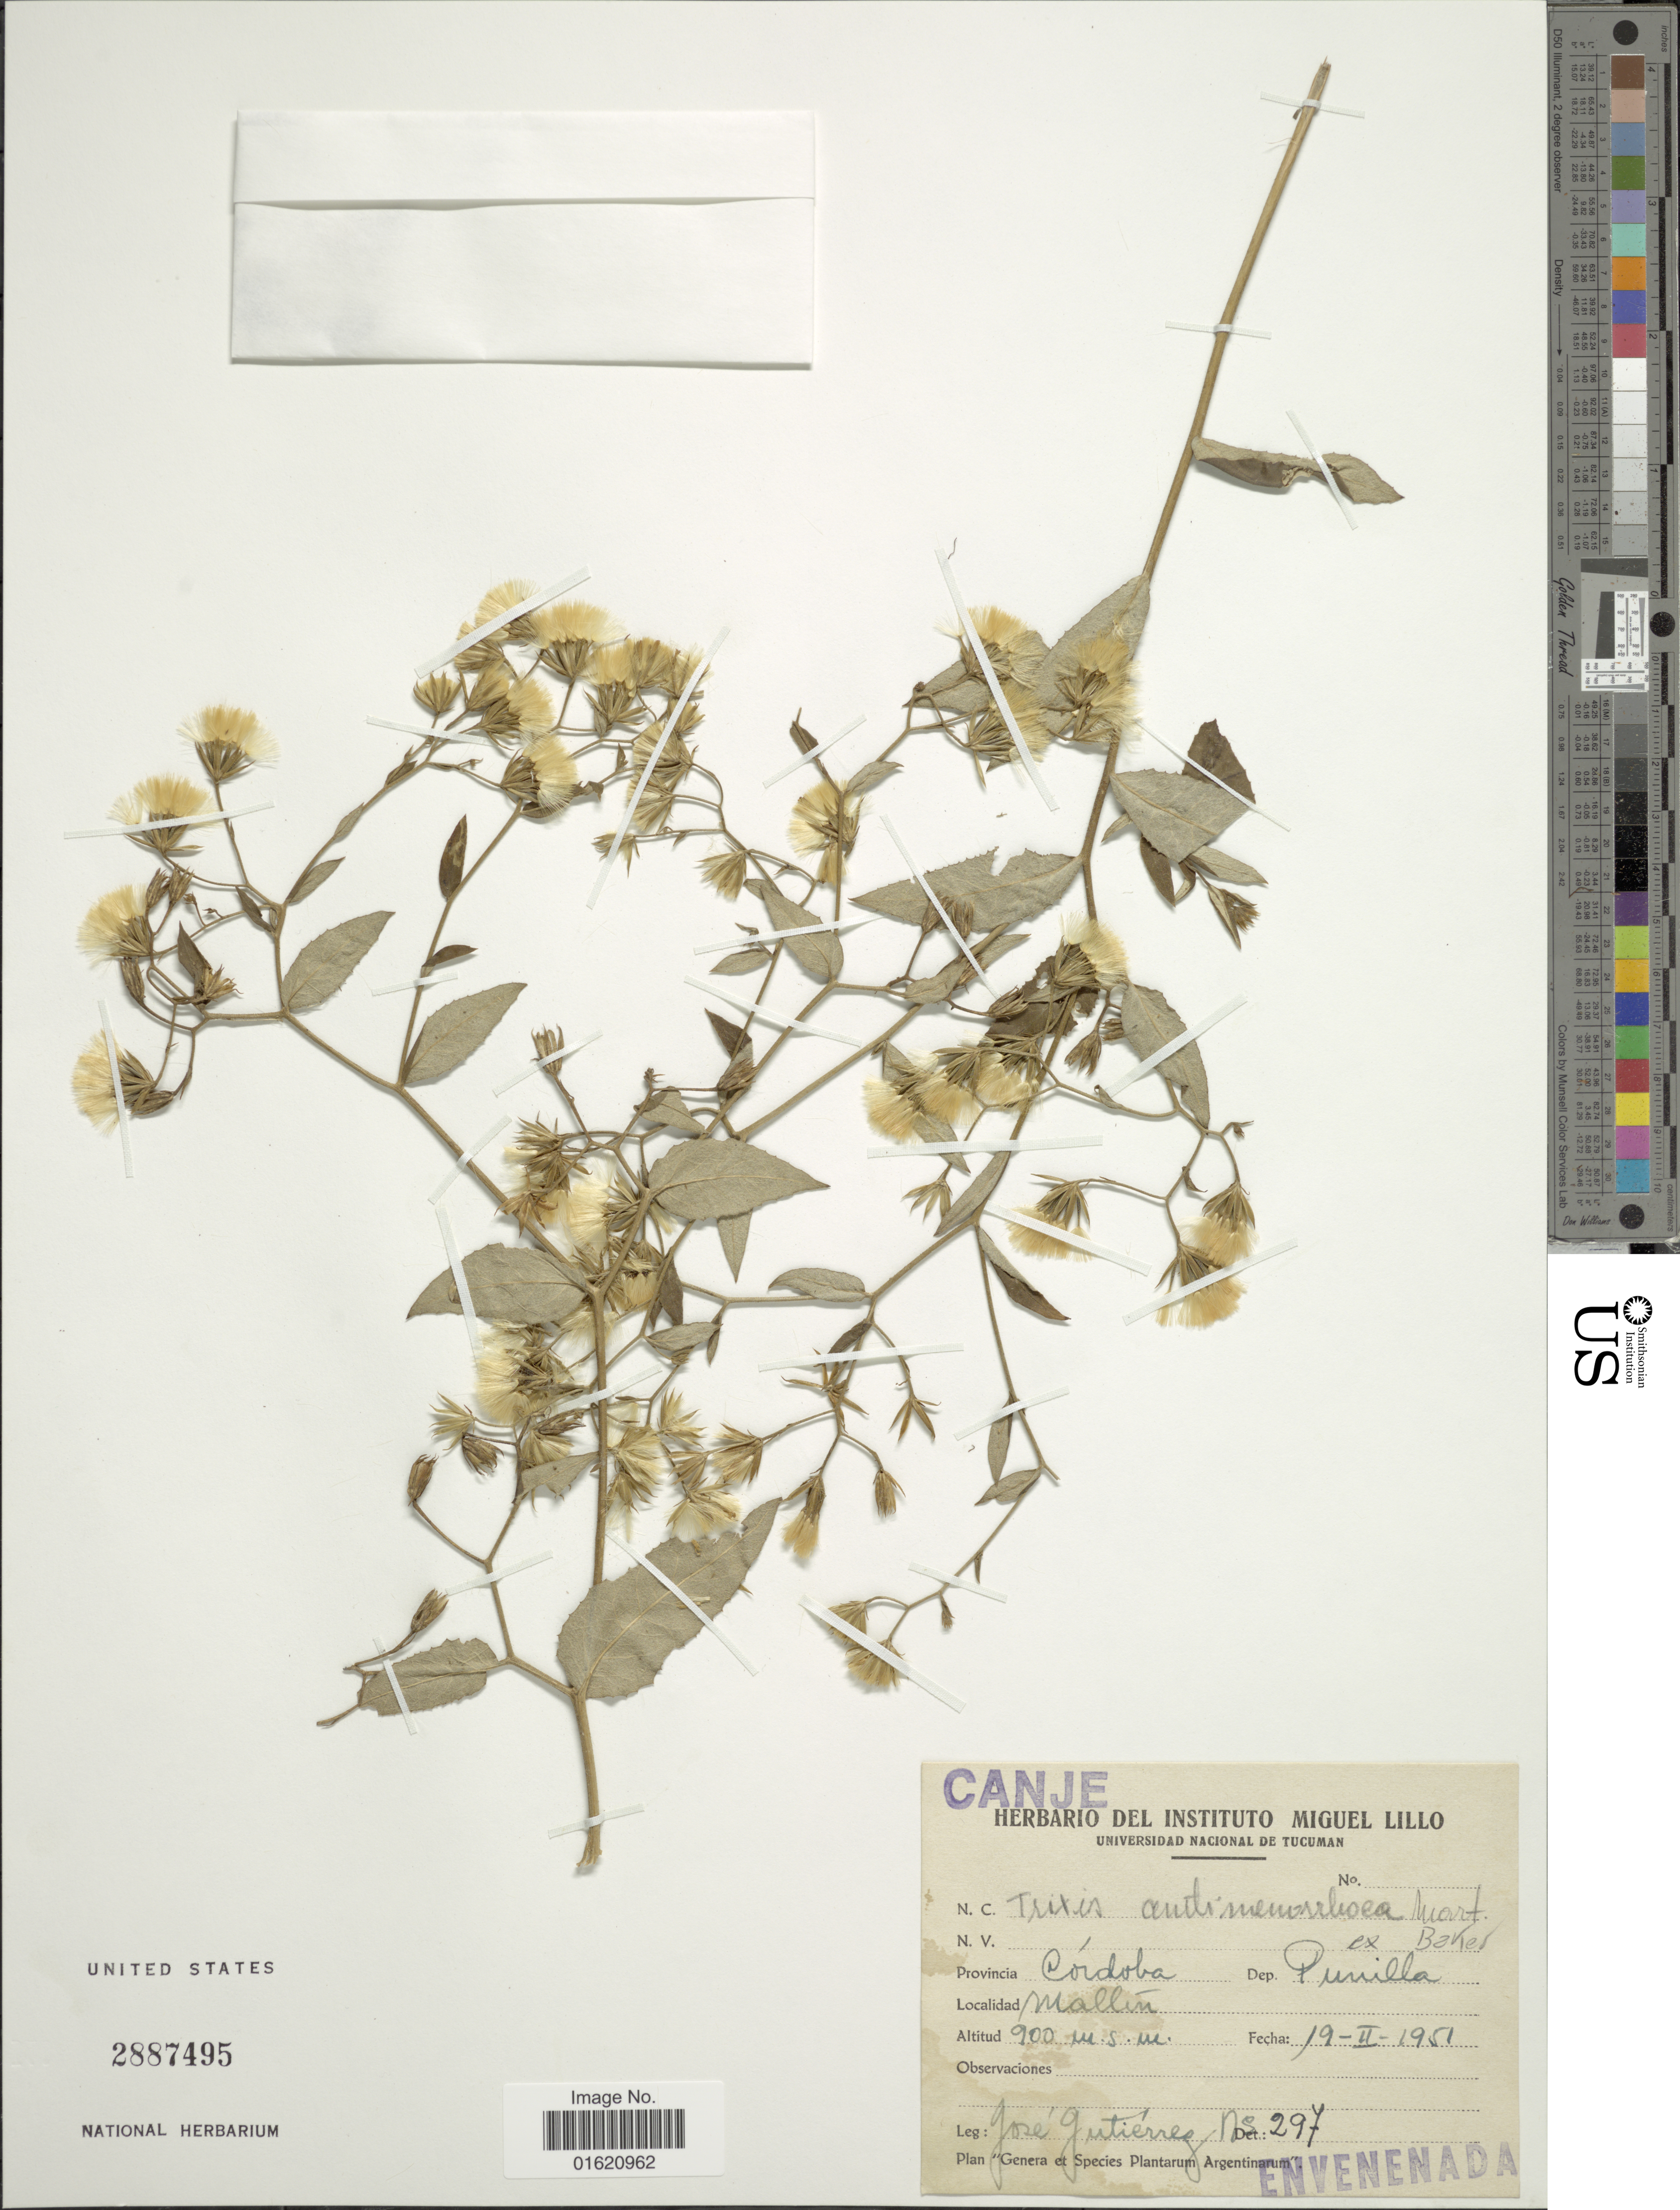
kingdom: Plantae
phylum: Tracheophyta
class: Magnoliopsida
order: Asterales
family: Asteraceae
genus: Trixis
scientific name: Trixis antimenorrhoea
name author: (Schrank) Mart. ex Kuntze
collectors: J. Gutiérrez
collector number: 297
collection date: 1951-02-19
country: Argentina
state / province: Cordoba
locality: Dep. Punilla, Mallín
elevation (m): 900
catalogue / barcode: US 2887495